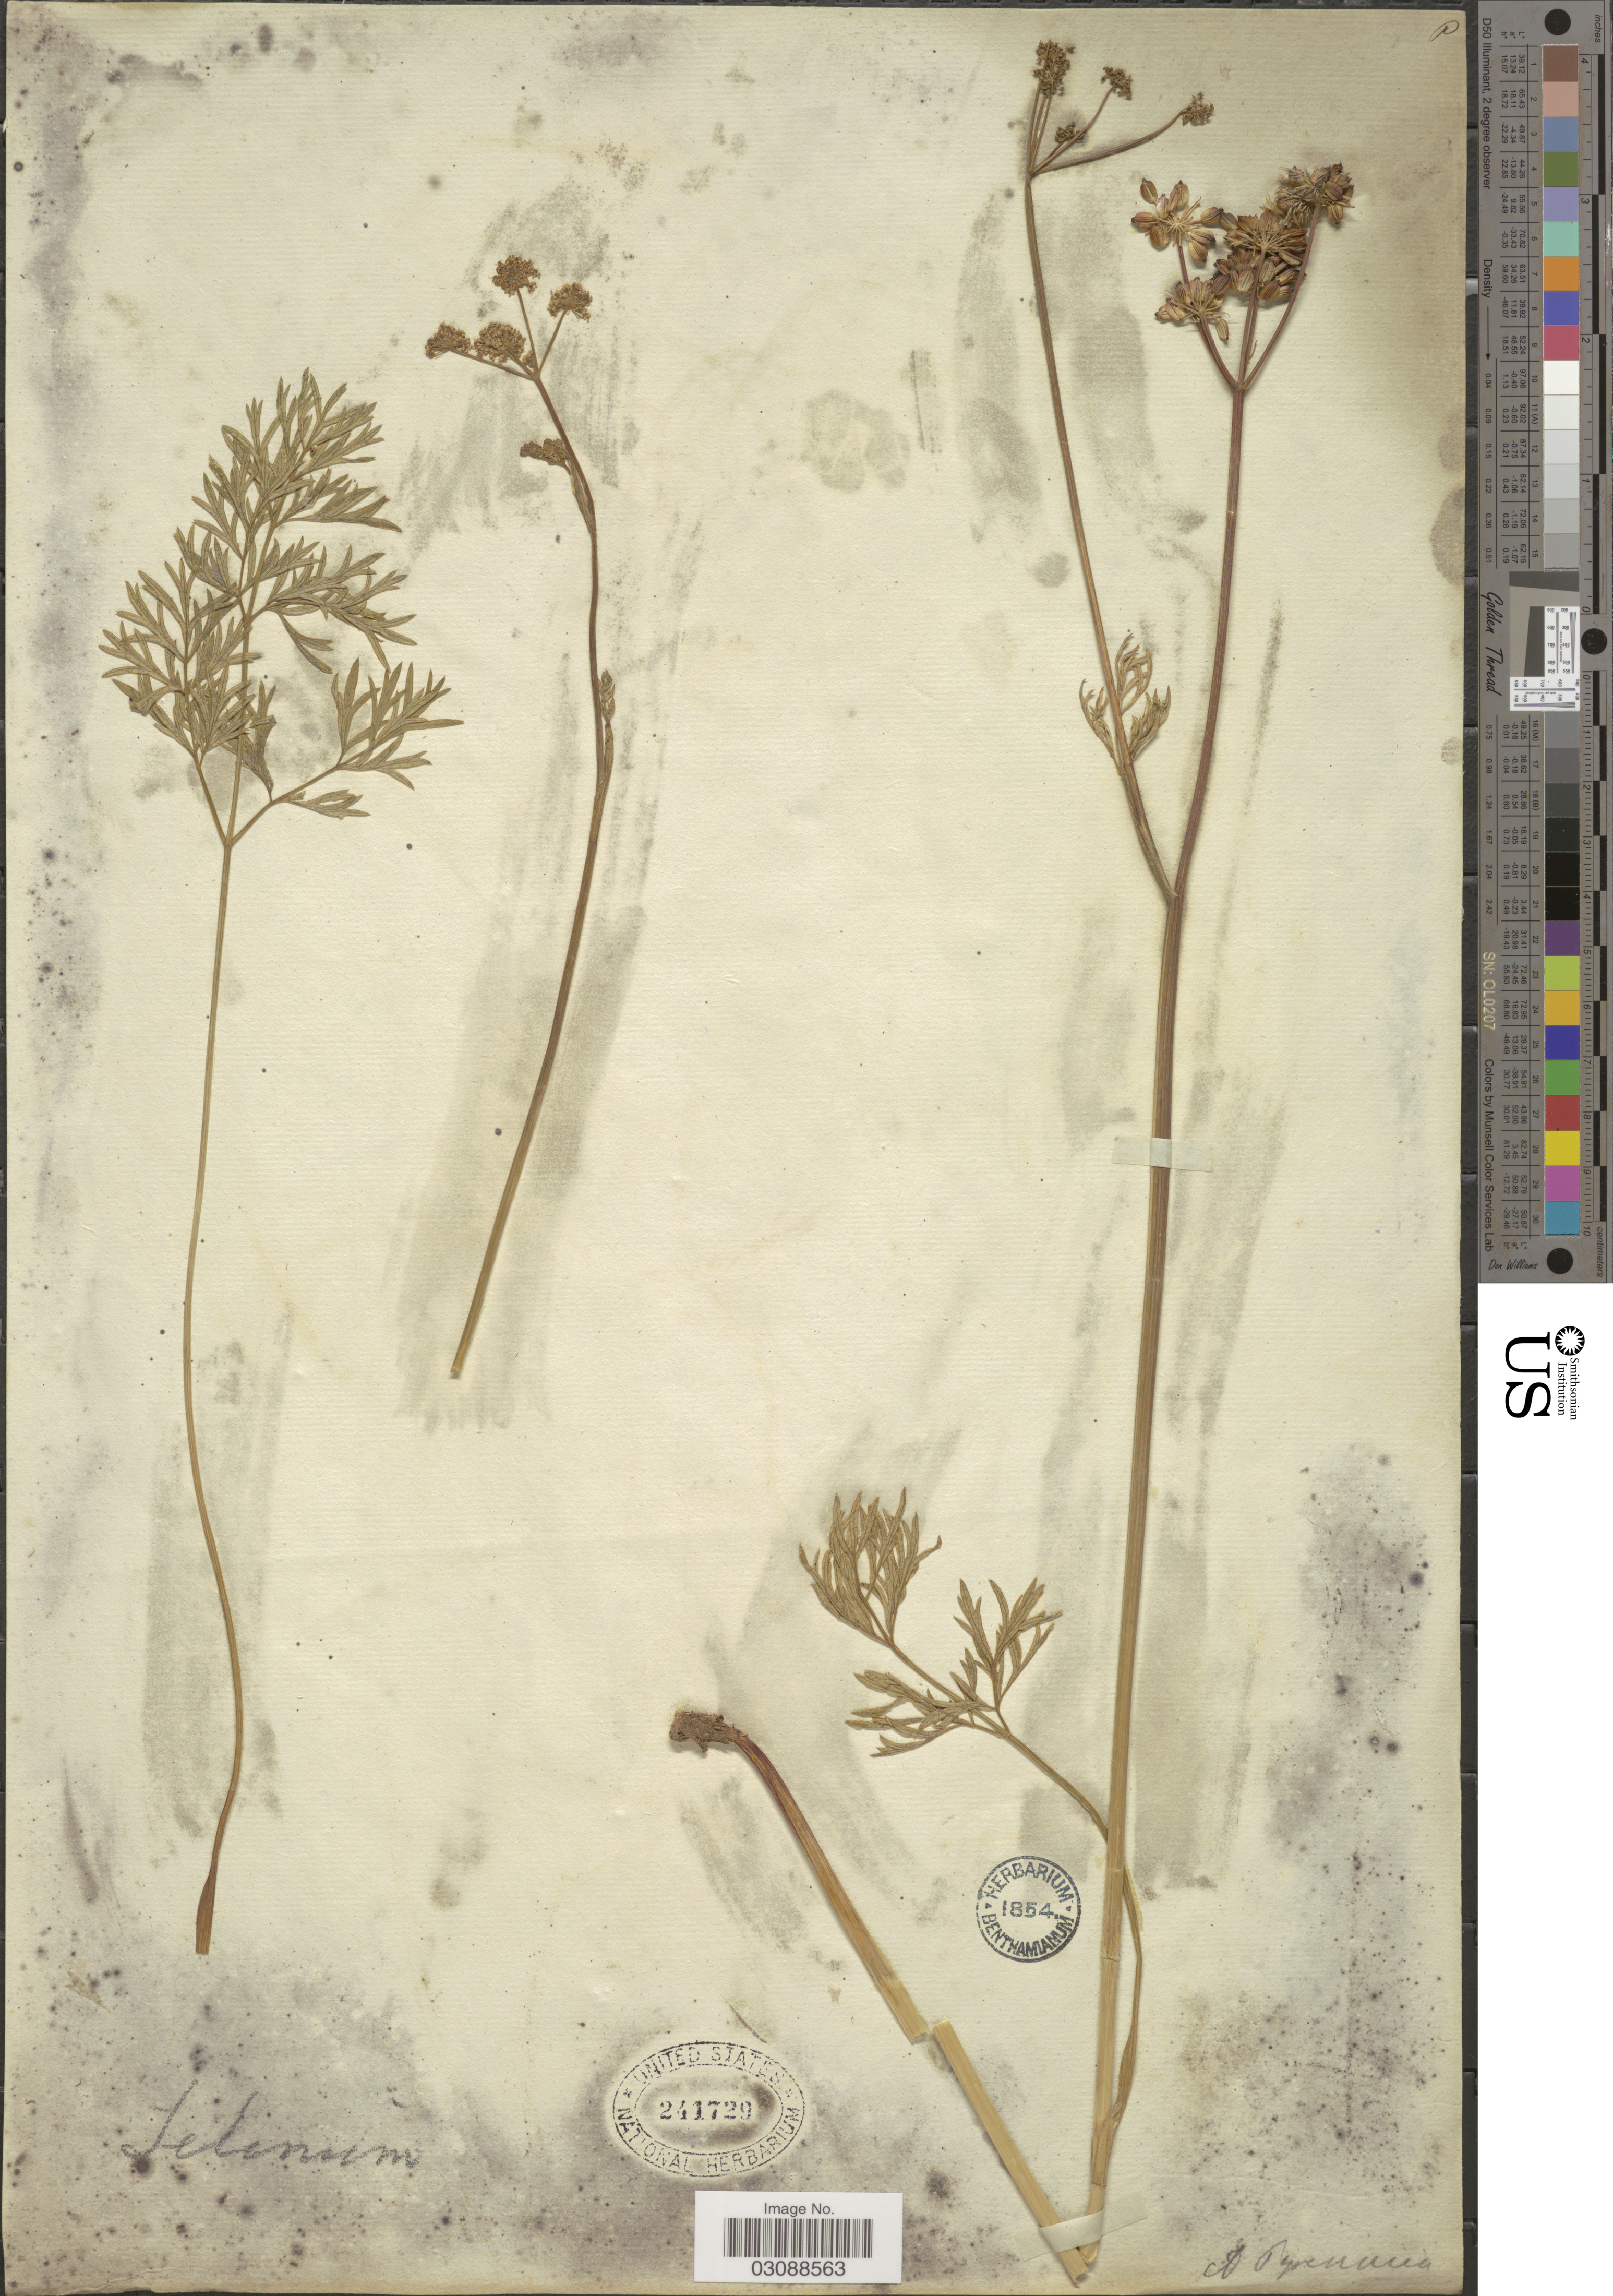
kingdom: Plantae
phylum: Tracheophyta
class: Magnoliopsida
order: Apiales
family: Apiaceae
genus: Selinum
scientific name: Selinum pyrenaeum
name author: (L.) Gouan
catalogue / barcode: US 241729